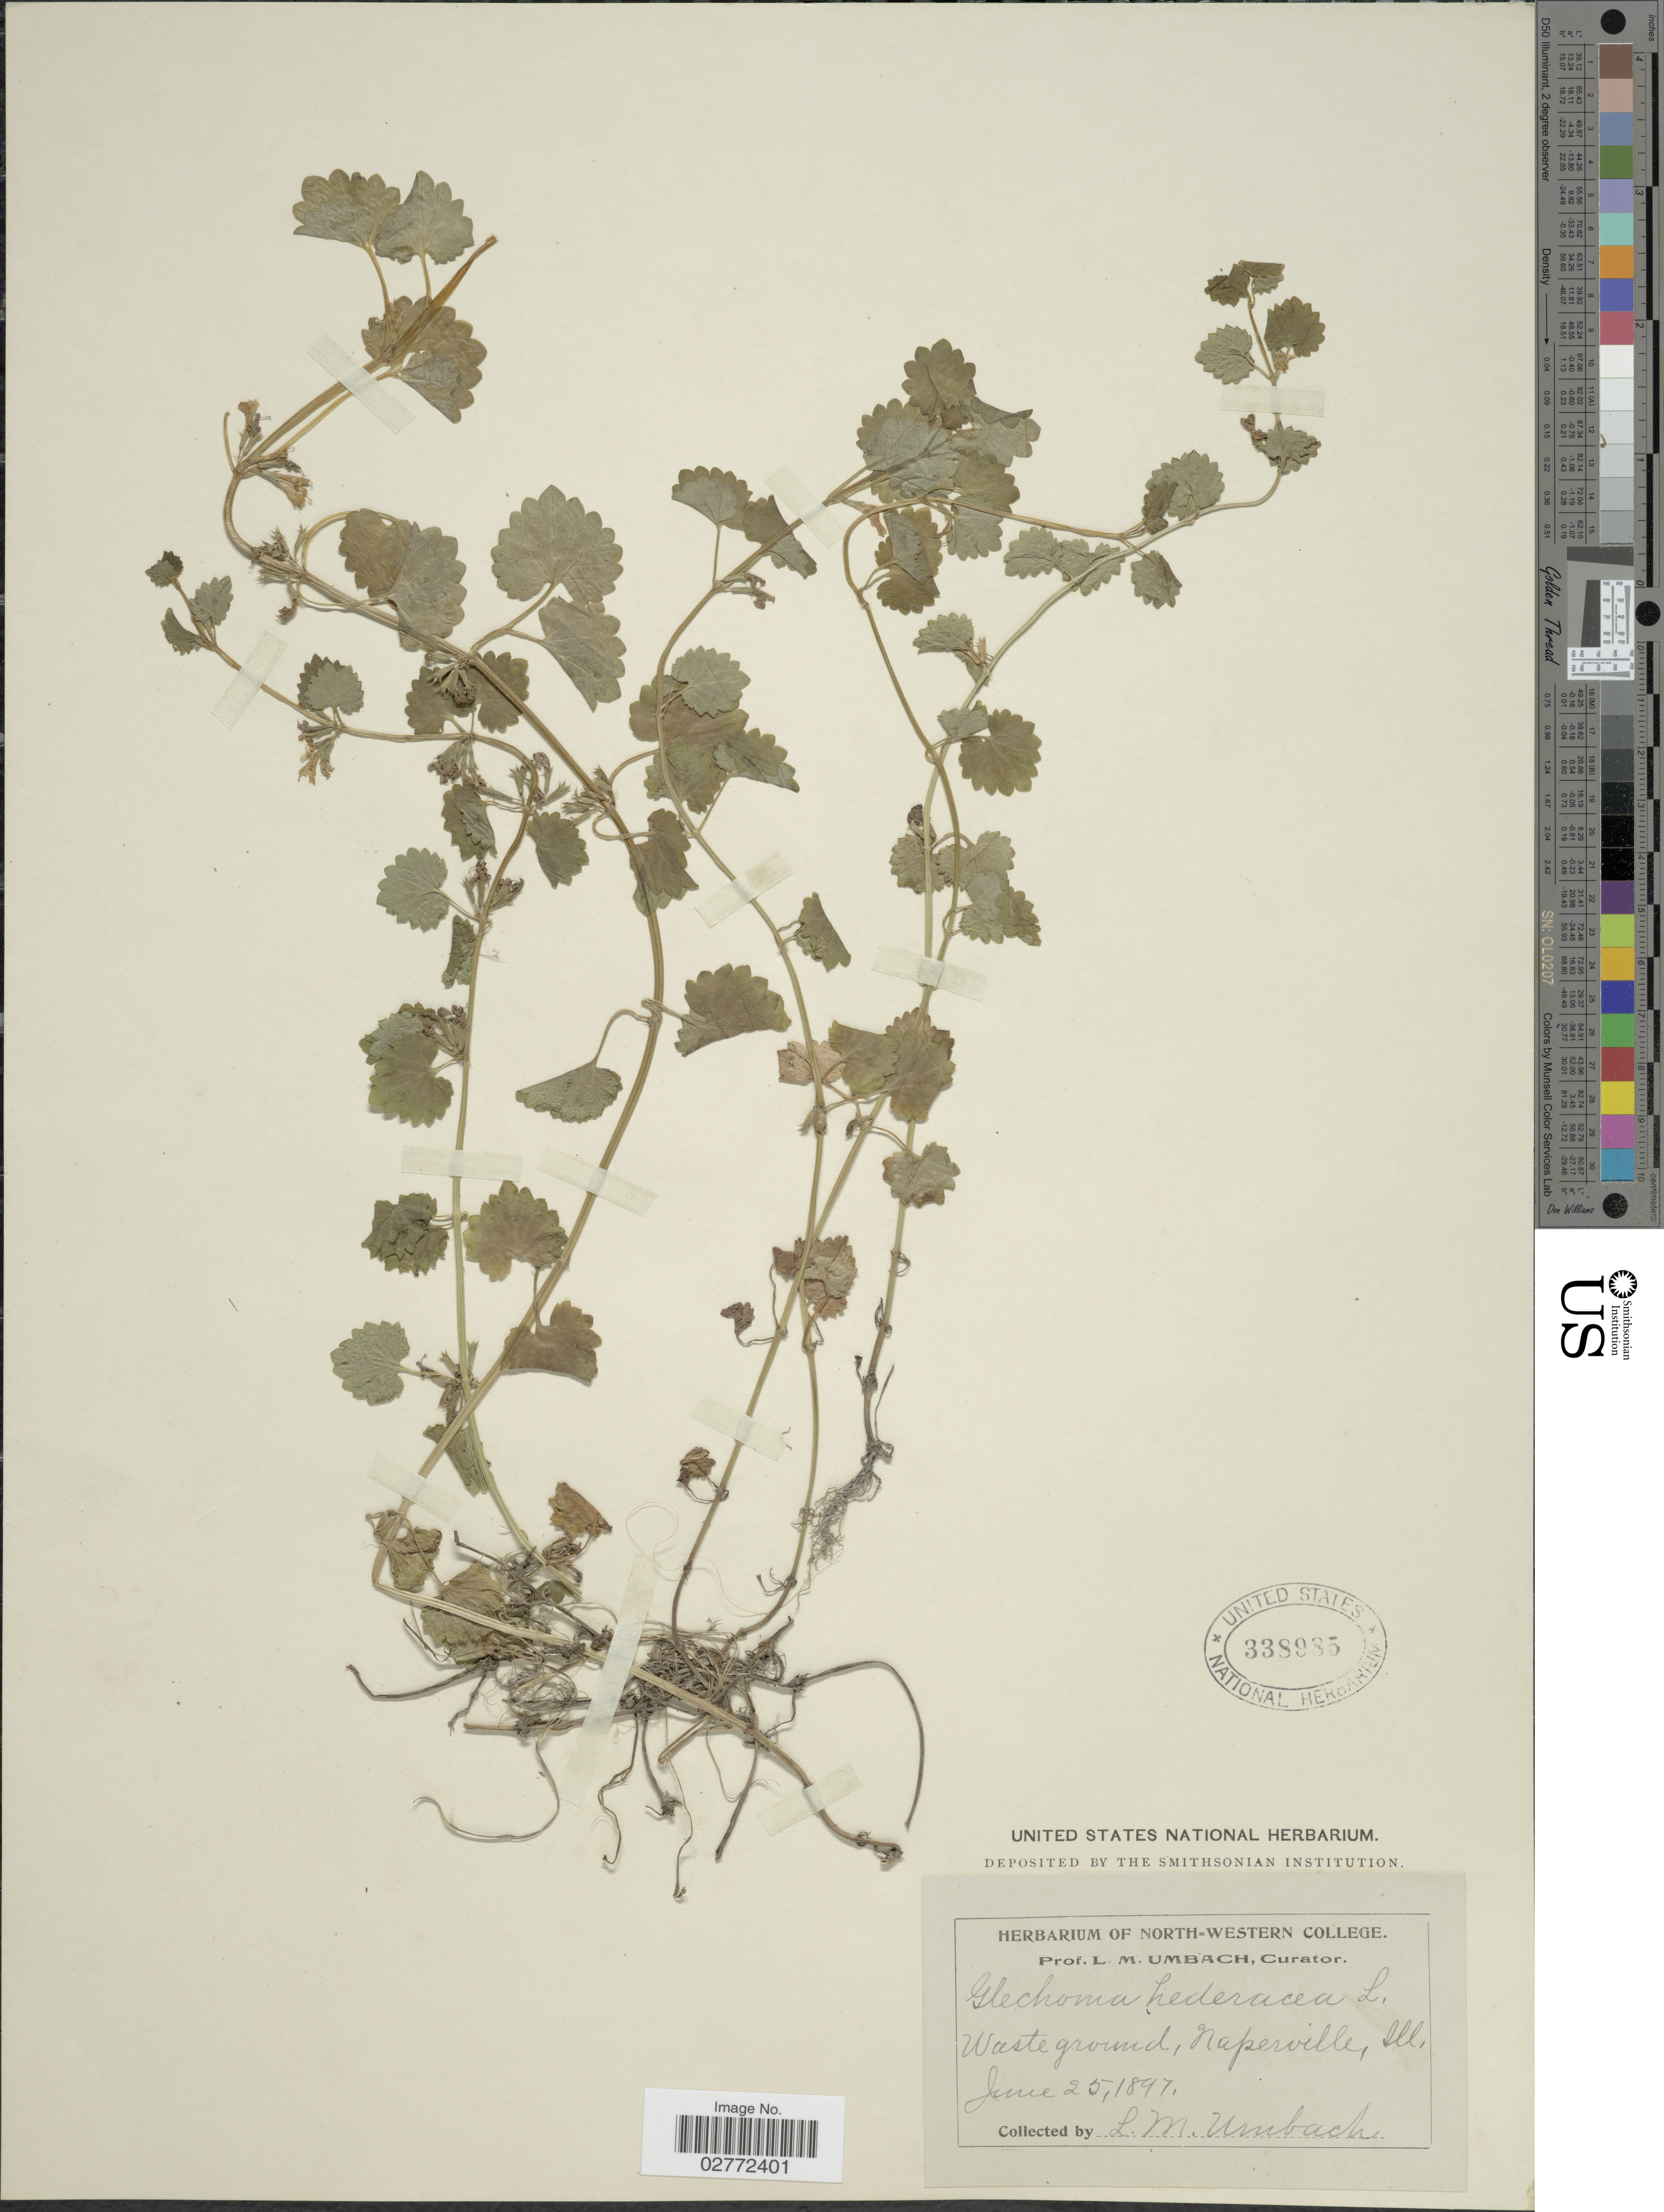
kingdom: Plantae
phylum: Tracheophyta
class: Magnoliopsida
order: Lamiales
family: Lamiaceae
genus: Glechoma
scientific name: Glechoma hederacea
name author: L.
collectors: L. M. Umbach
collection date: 1897-06-25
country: United States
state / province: Illinois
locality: Naperville.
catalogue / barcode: US 338985